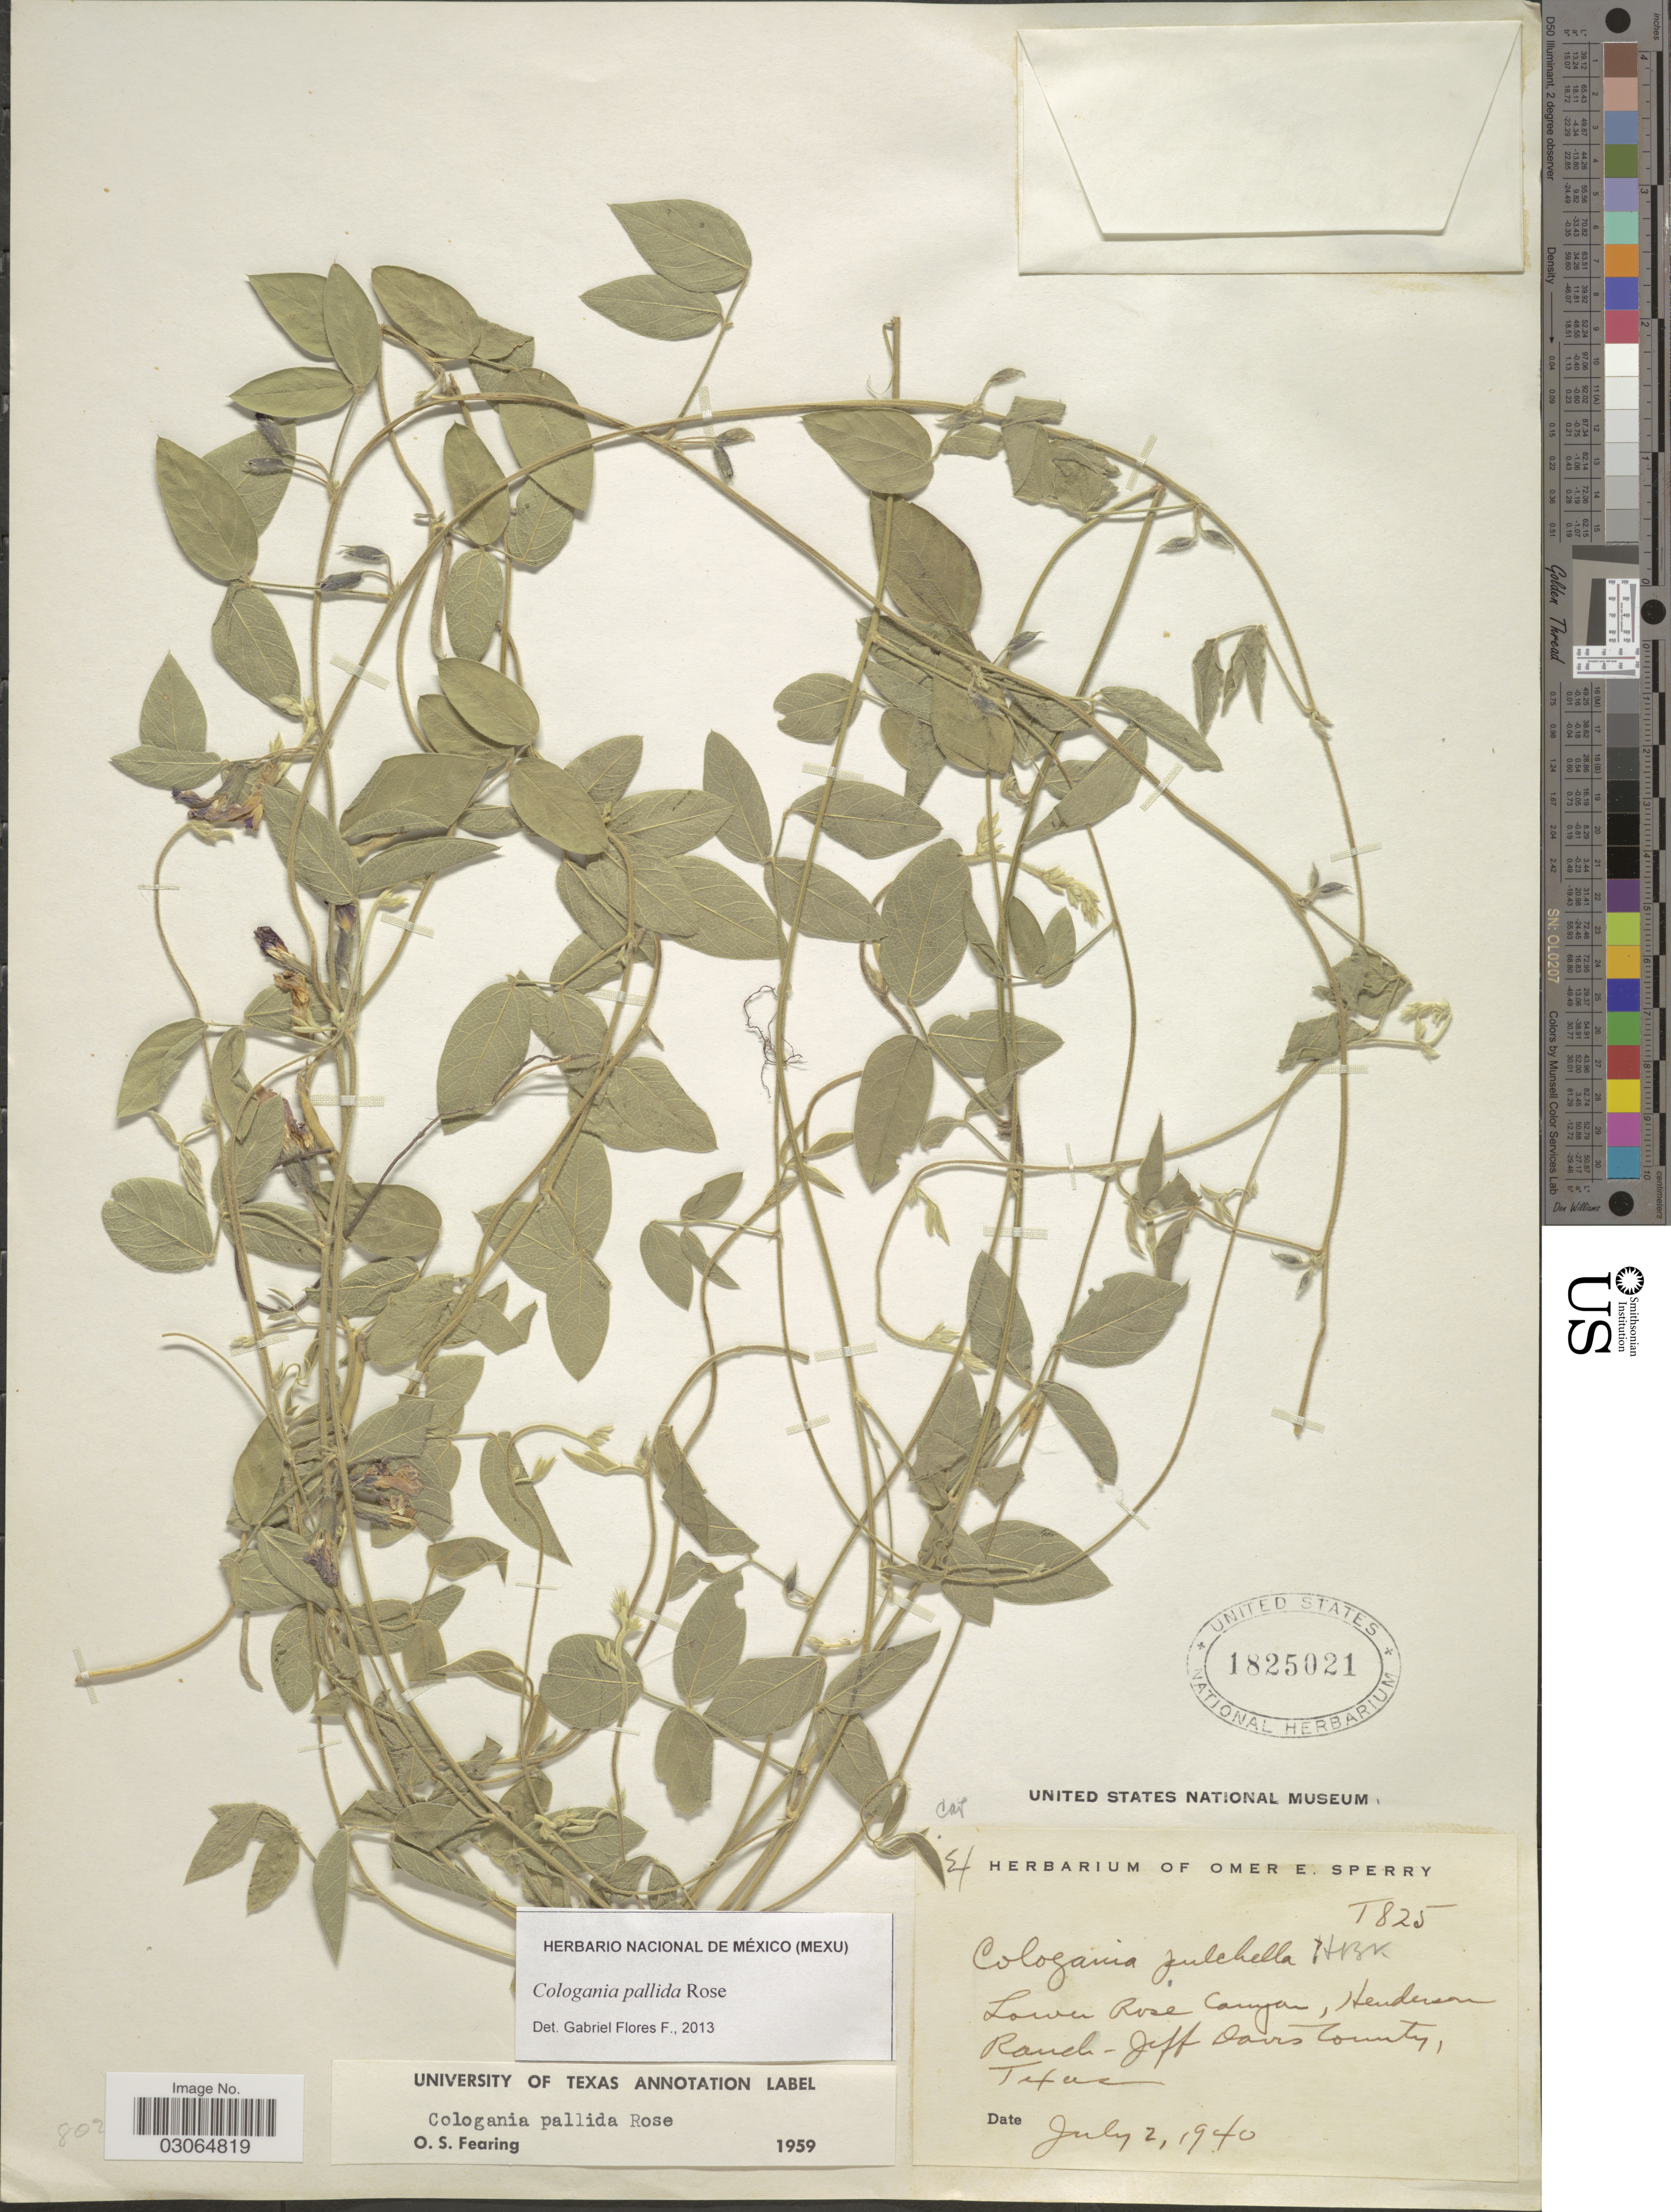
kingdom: Plantae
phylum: Tracheophyta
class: Magnoliopsida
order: Fabales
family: Fabaceae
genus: Cologania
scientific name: Cologania pallida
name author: Rose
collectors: ex. herb. Omer E. Sperry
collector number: T825?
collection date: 1940-07-02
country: United States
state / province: Texas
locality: Lower Rose Canyon, Henderson Ranch-Jeff Davis County.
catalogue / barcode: US 1825021